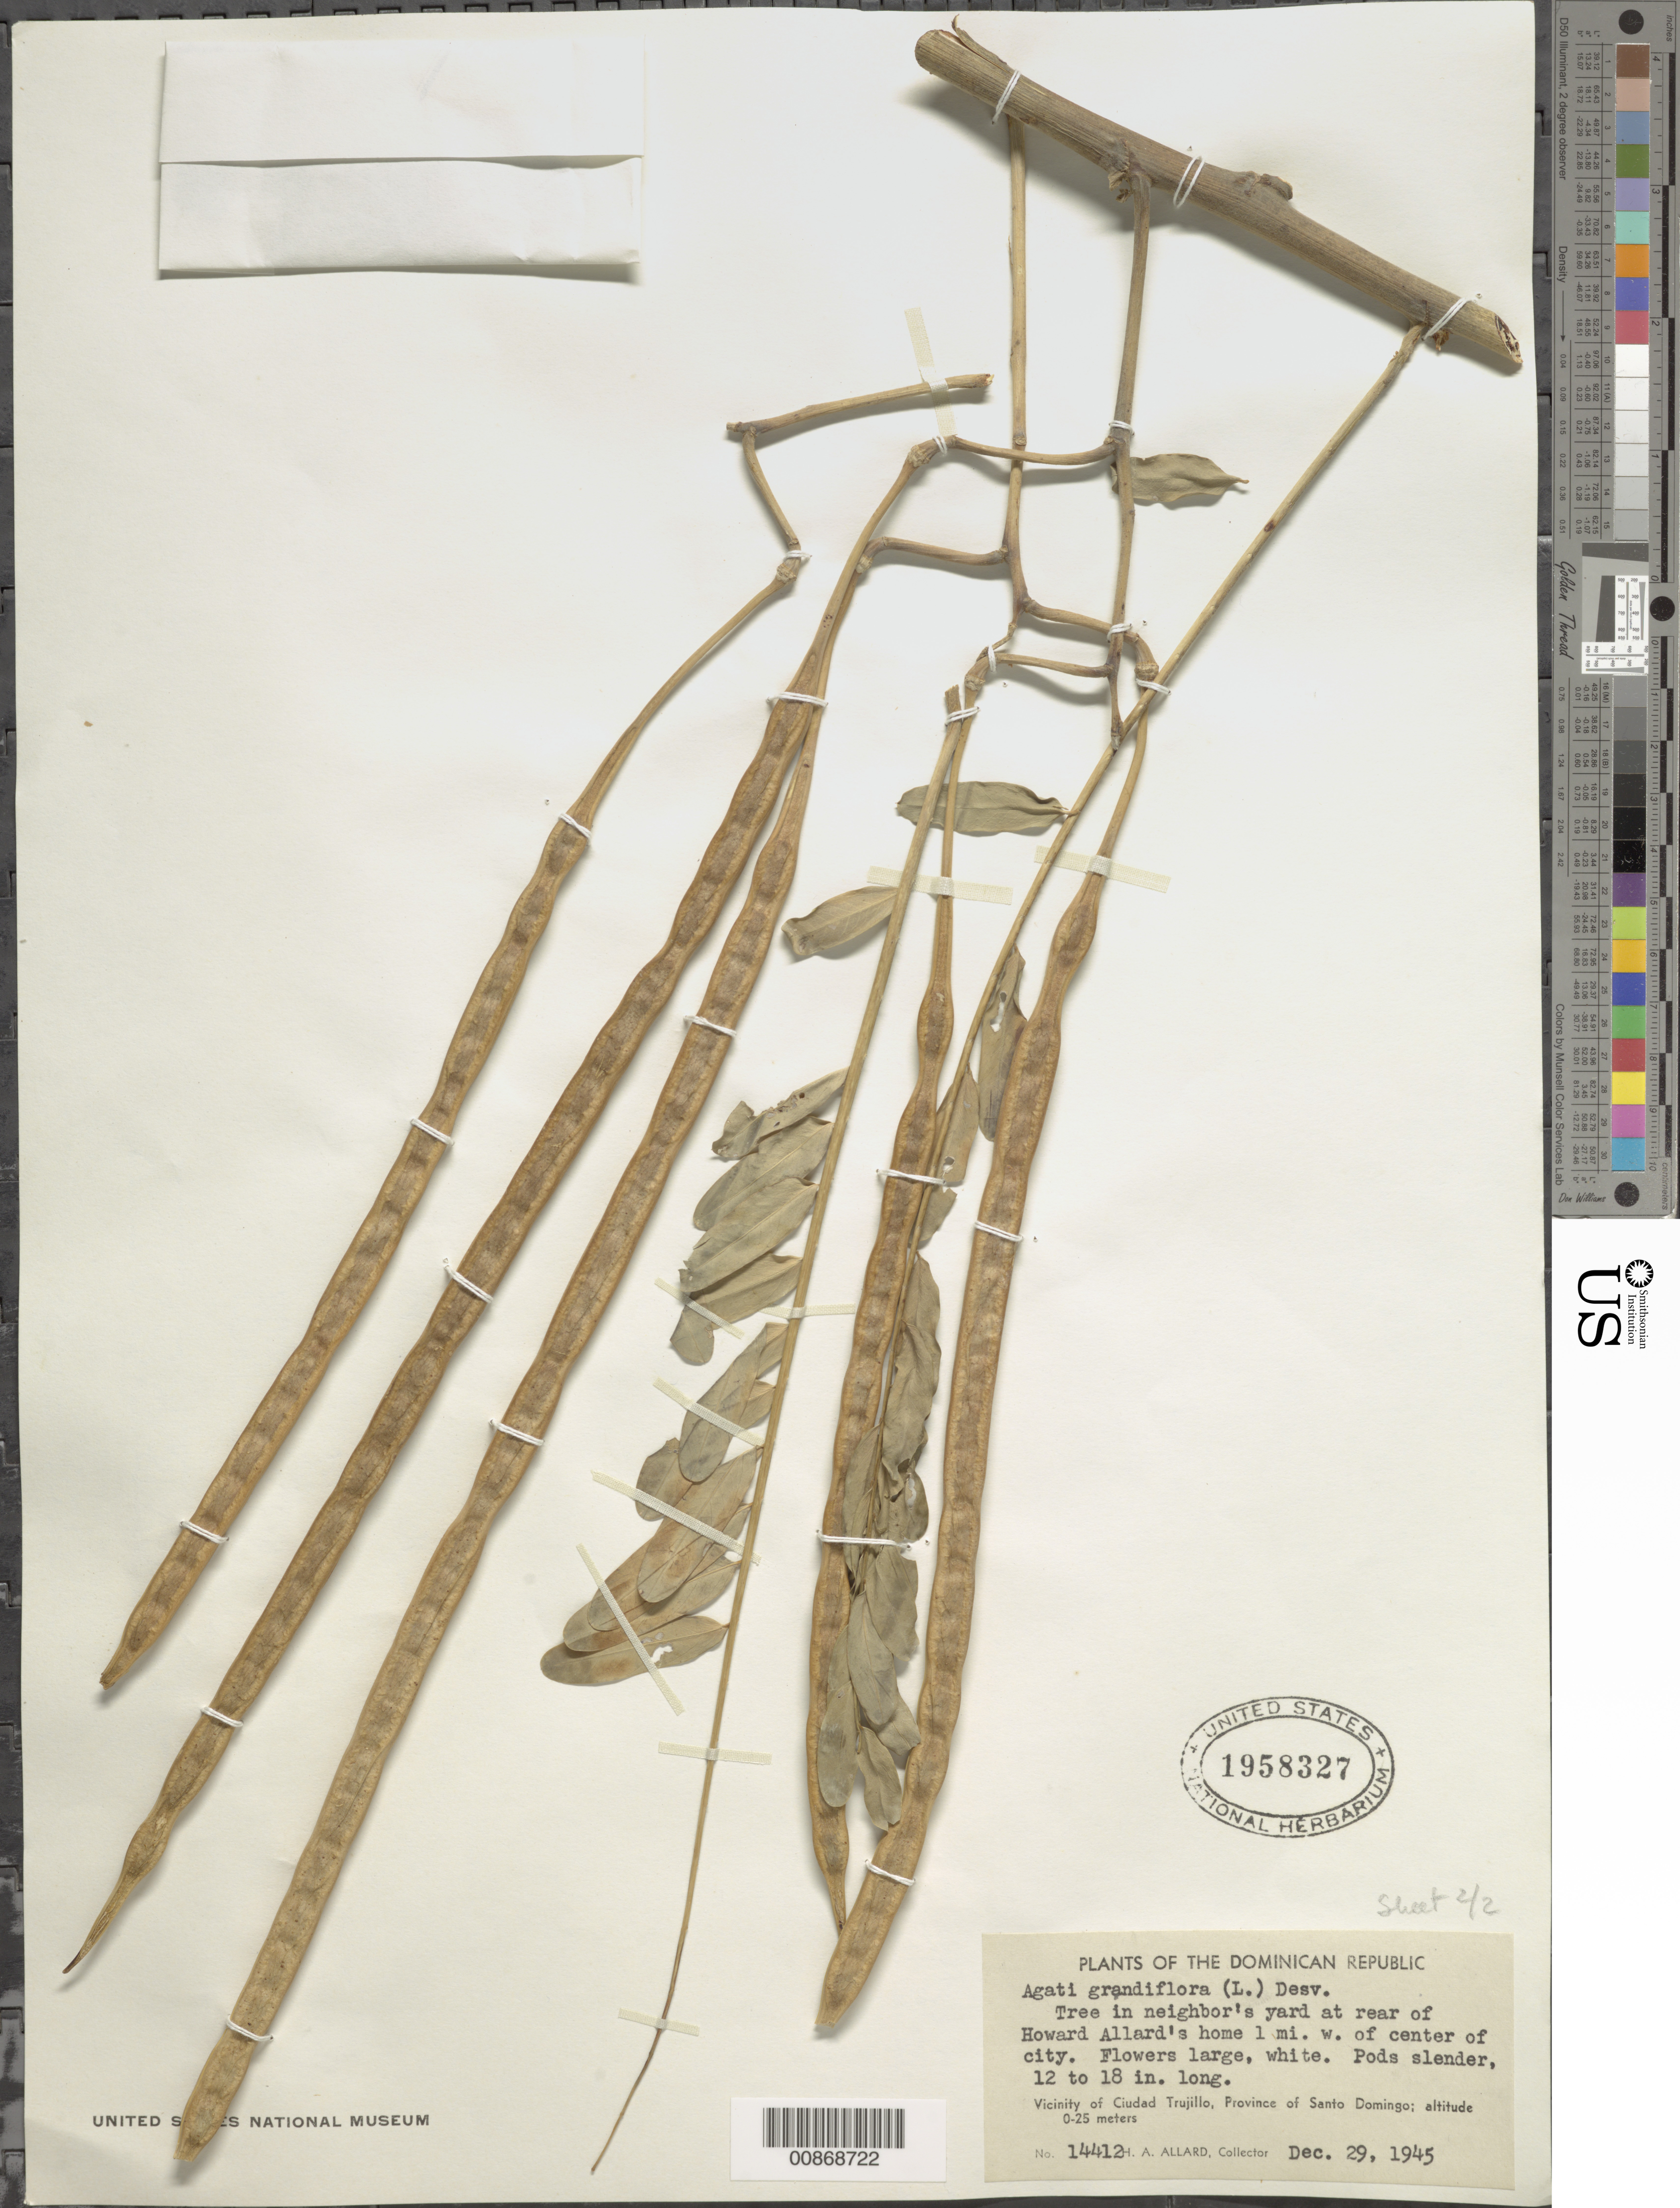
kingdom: Plantae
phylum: Tracheophyta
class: Magnoliopsida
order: Fabales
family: Fabaceae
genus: Sesbania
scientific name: Sesbania grandiflora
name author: (L.) Poir.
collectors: H. A. Allard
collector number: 14412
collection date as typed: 29 Dec 1945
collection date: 1945-12-29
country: Dominican Republic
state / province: Distrito Nacional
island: Hispaniola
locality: Vicinity of Ciudad Trujillo, Province of Santo Domingo (obsolete). Neighbor's yard at rear of Howard Allard's home, 1 mi. W of center of city.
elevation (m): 0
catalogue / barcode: US 1958327